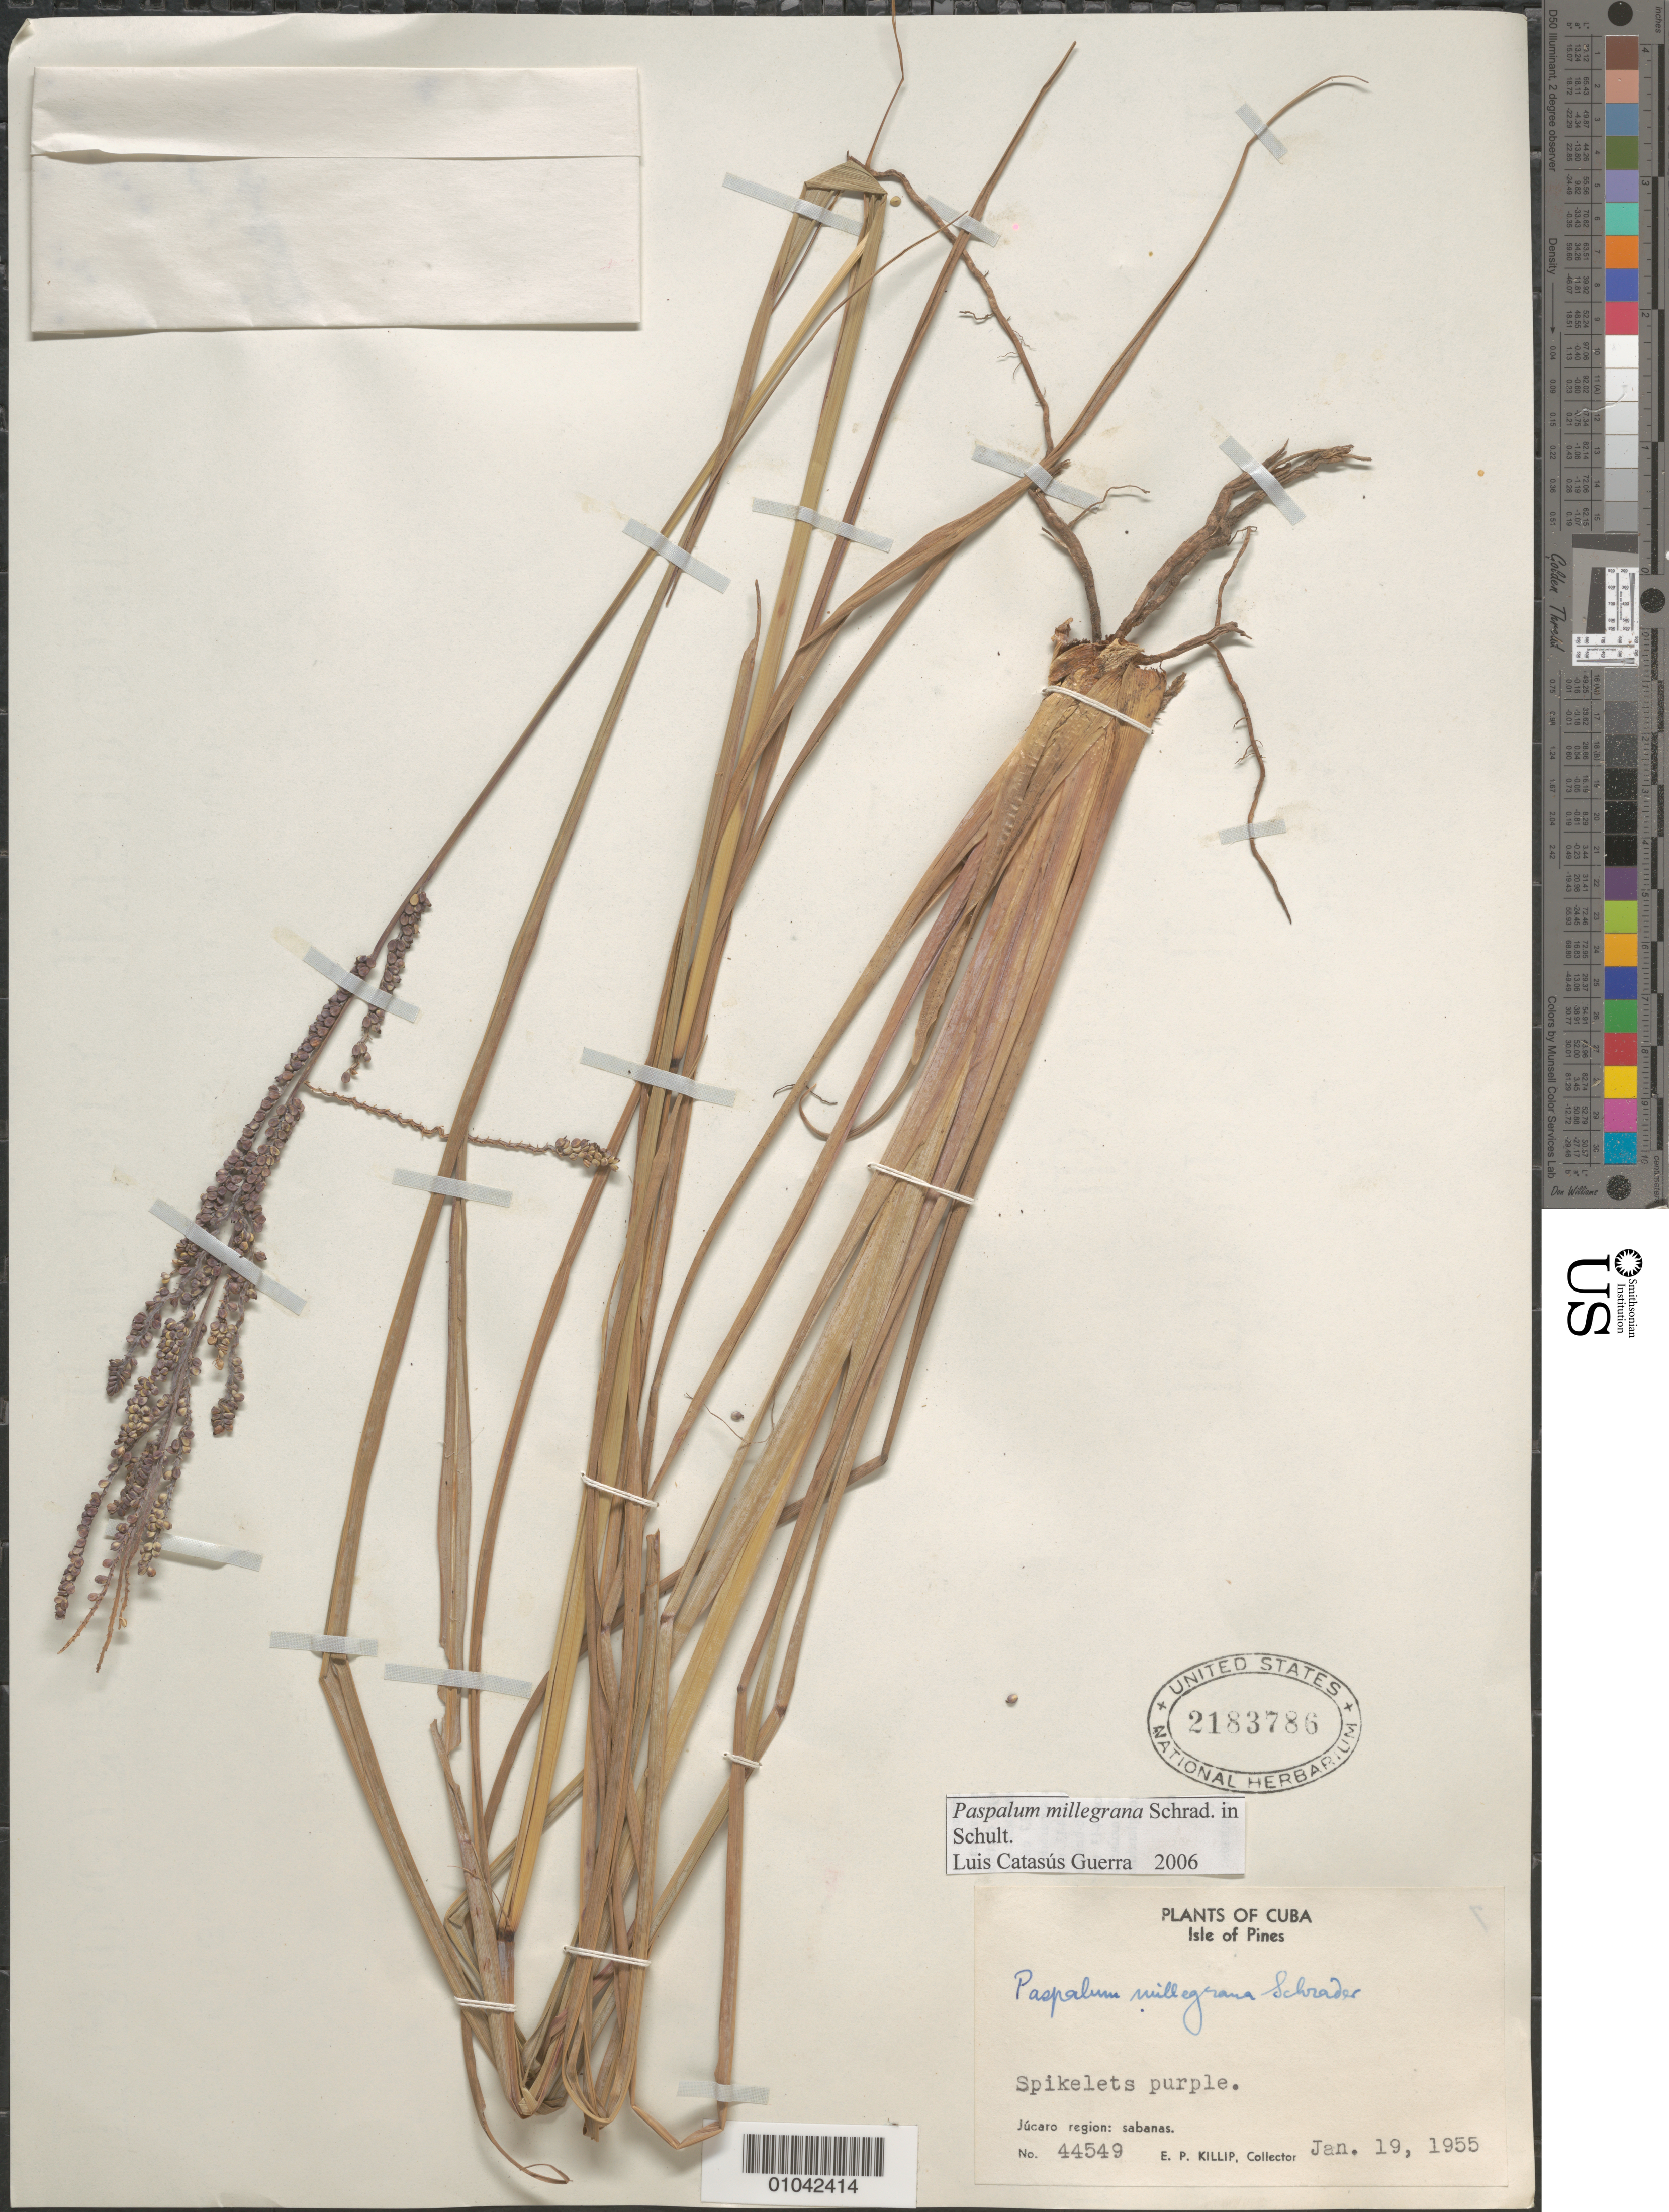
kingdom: Plantae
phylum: Tracheophyta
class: Liliopsida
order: Poales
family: Poaceae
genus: Paspalum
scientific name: Paspalum millegrana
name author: Schrad.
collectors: E. P. Killip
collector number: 44549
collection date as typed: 19 Jan 1955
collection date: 1955-01-19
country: Cuba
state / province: Isla de la Juventud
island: Isla de la Juventud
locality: Jucaro region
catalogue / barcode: US 2183786